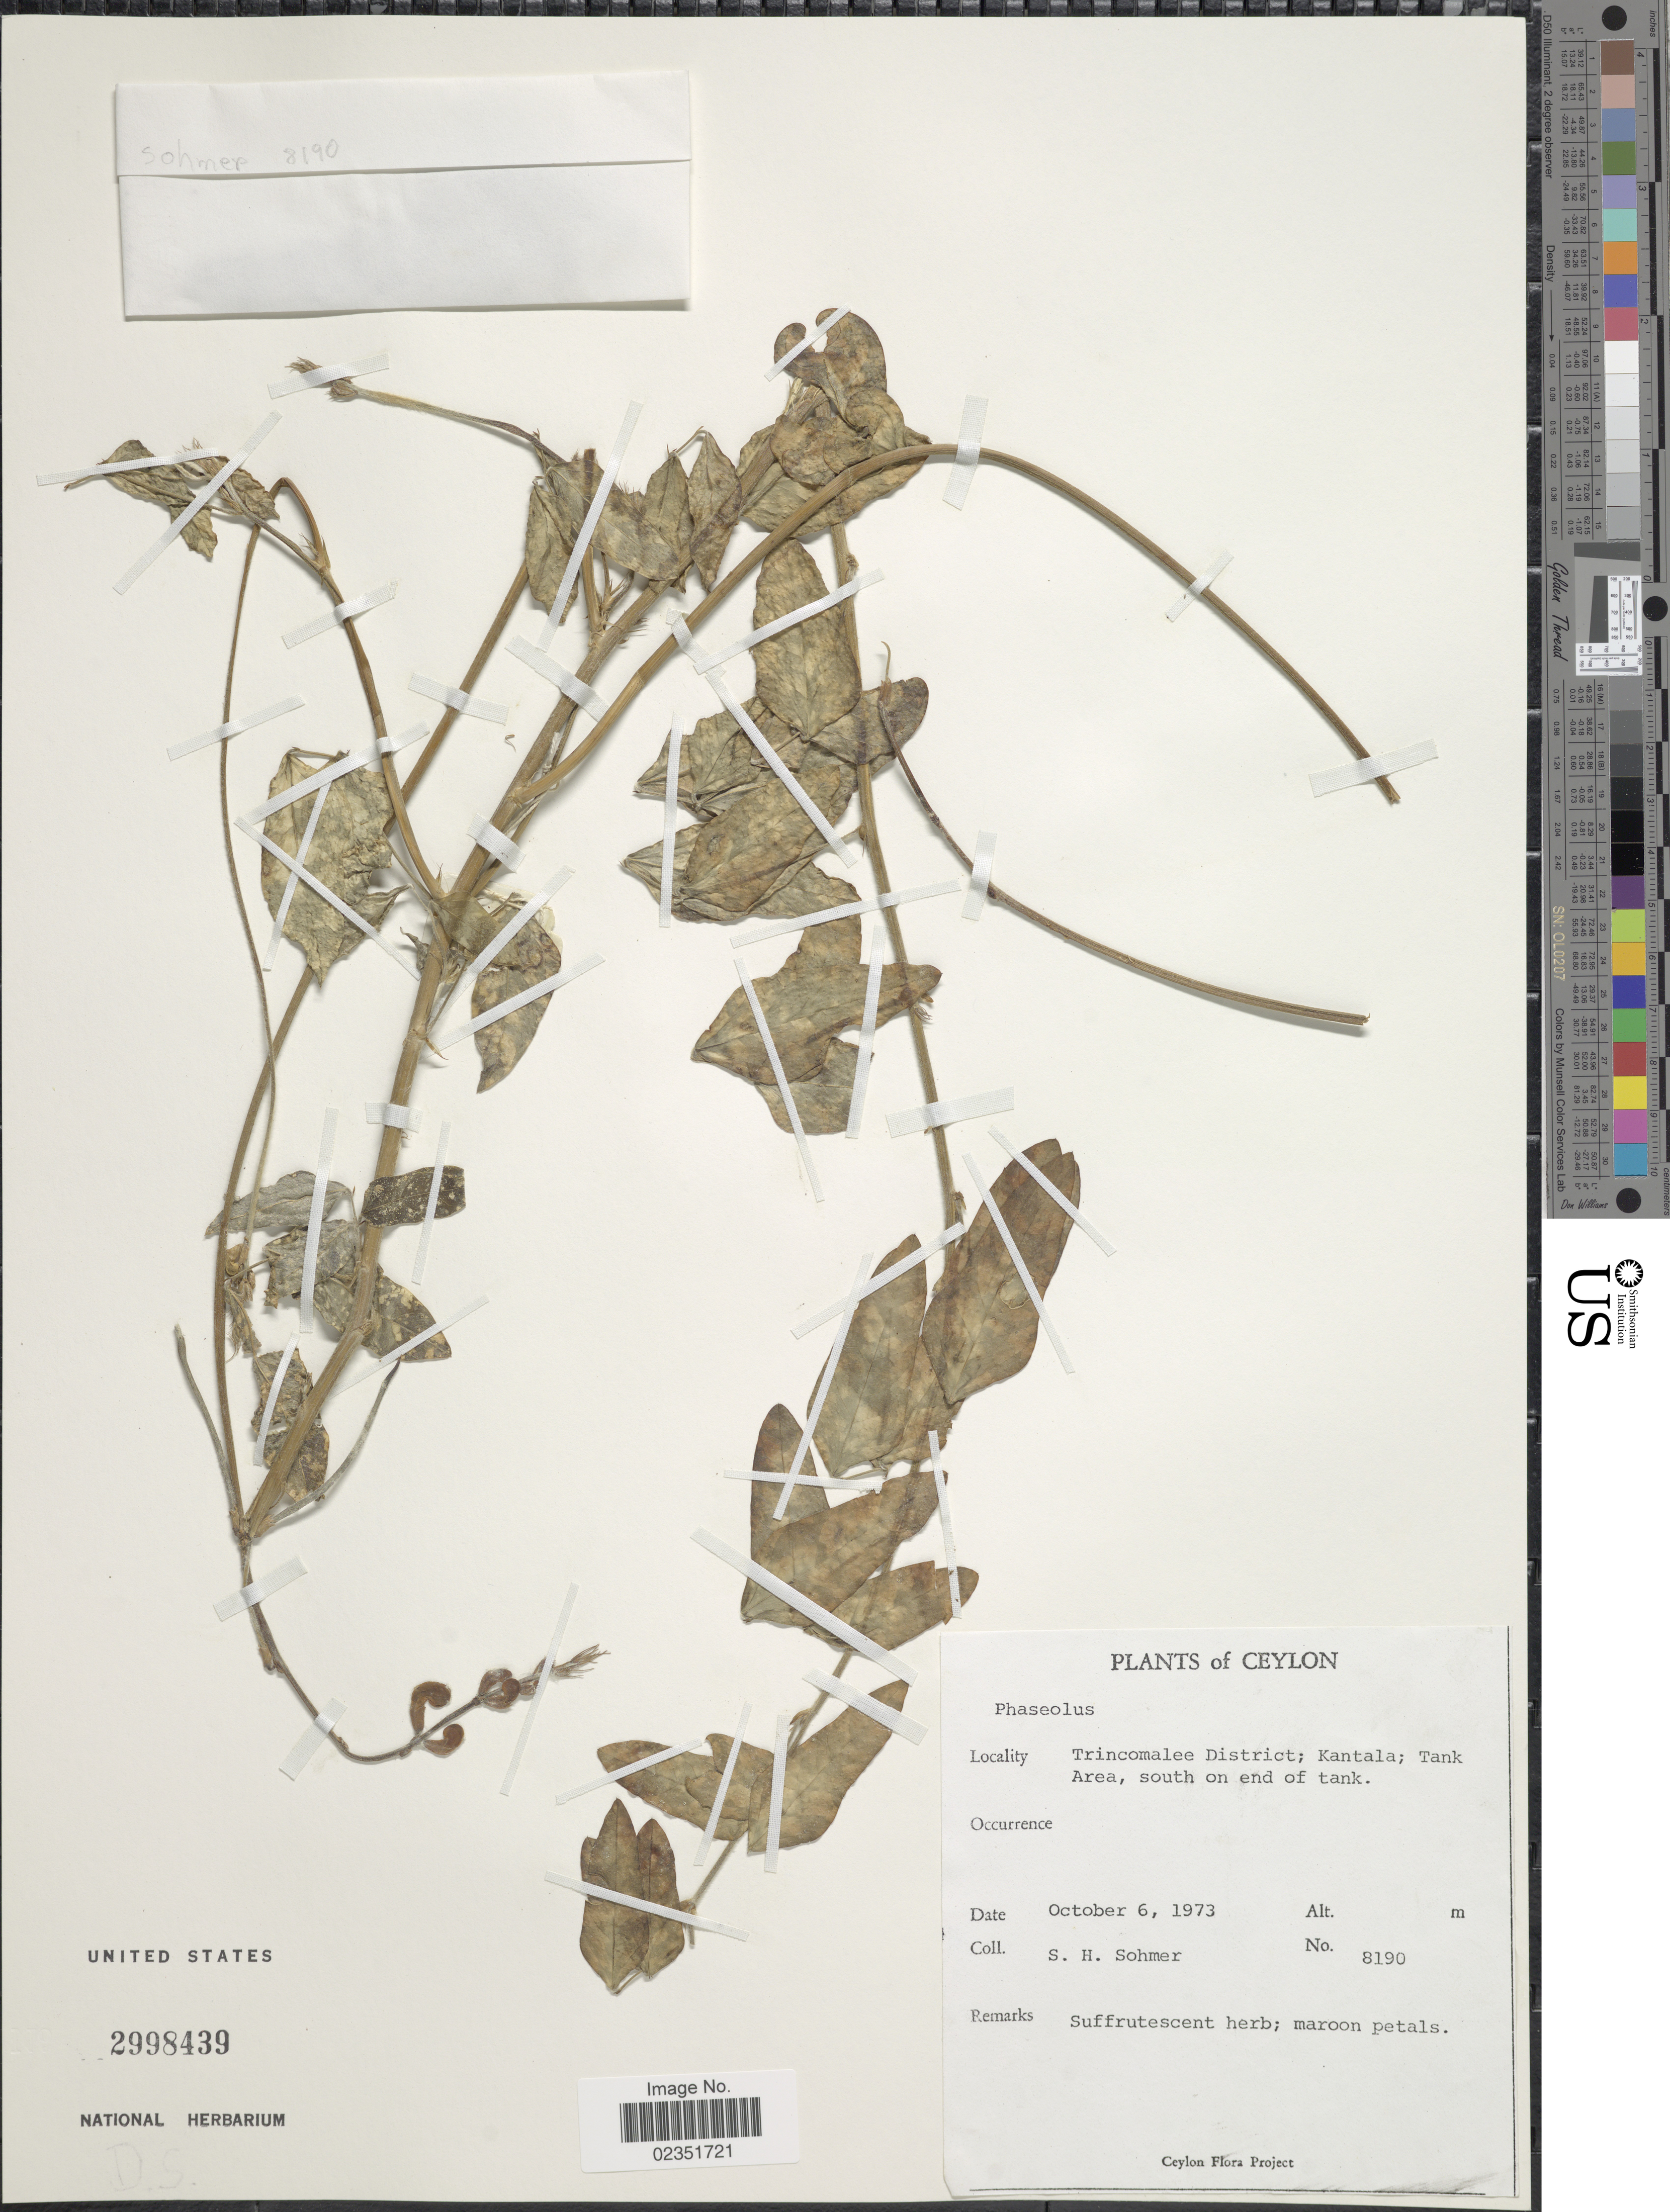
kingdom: Plantae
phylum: Tracheophyta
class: Magnoliopsida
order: Fabales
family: Fabaceae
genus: Macroptilium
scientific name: Macroptilium lathyroides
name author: (L.) Urb.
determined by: Ribeiro, C. L.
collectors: S. H. Sohmer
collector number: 8190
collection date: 1973-10-06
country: Sri Lanka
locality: Trincomalee District; Kantala; Tank Area, south on end of tank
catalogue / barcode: US 2998439